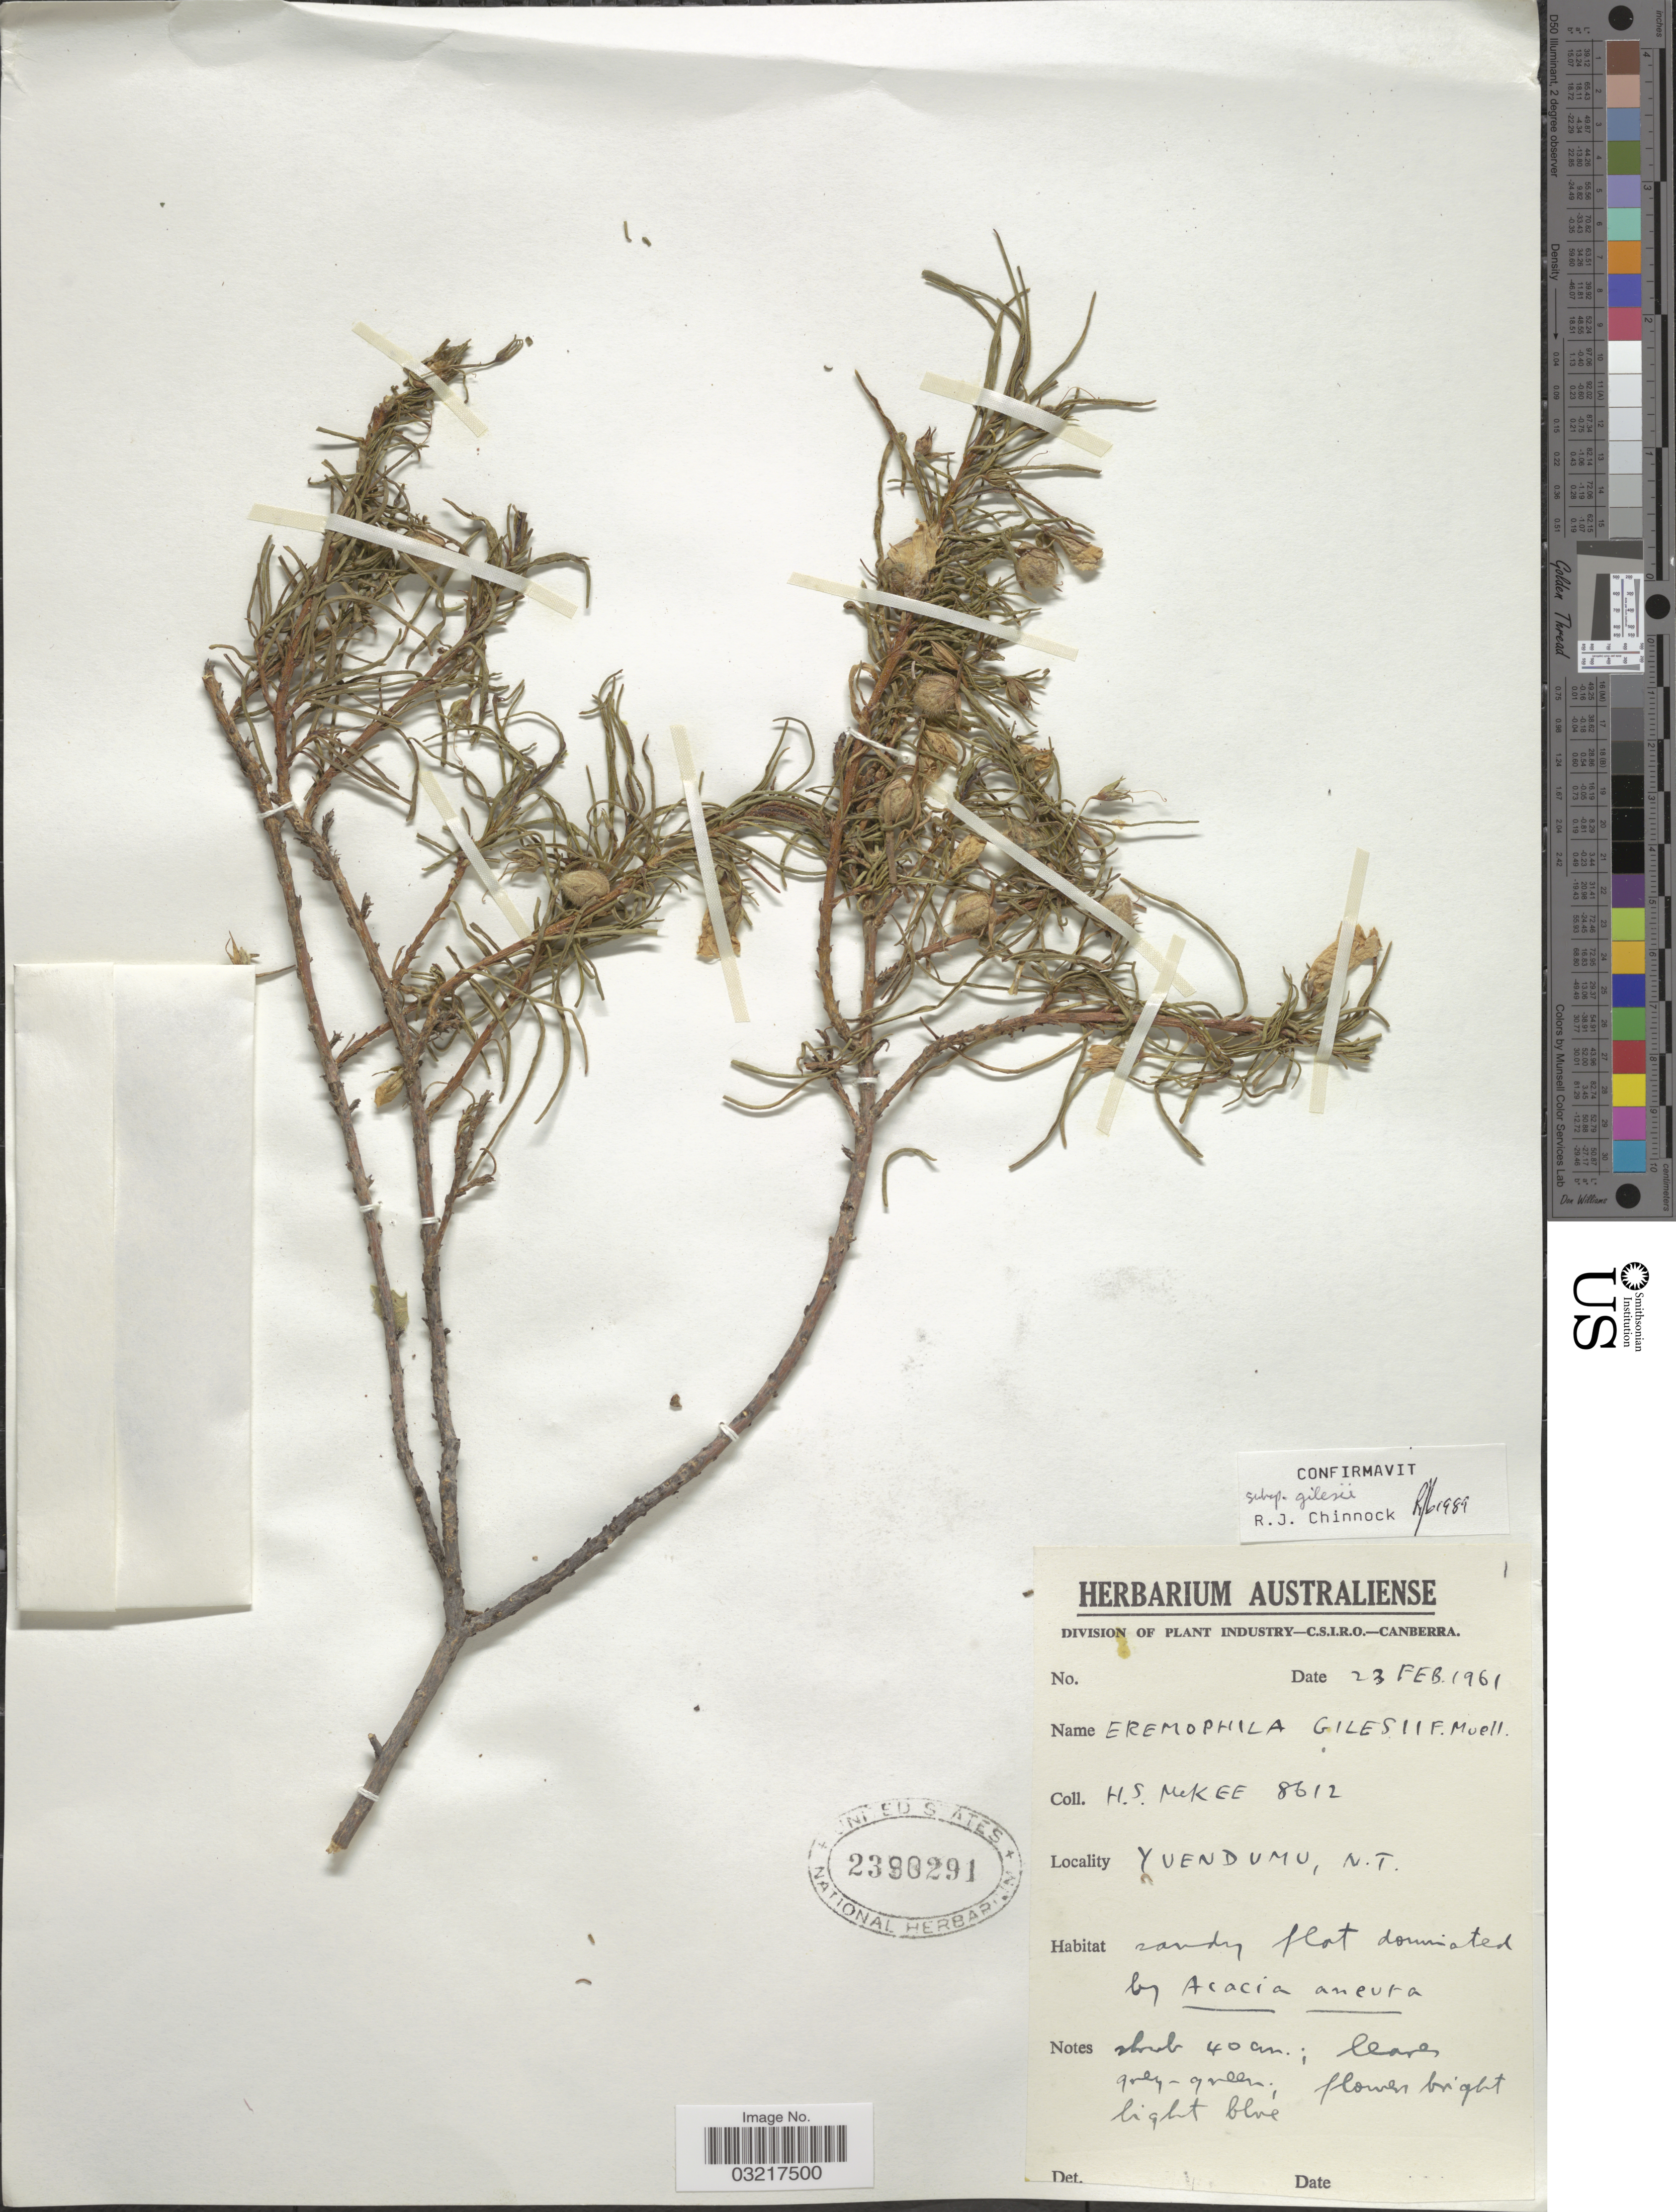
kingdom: Plantae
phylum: Tracheophyta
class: Magnoliopsida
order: Lamiales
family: Scrophulariaceae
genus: Eremophila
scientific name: Eremophila gilesii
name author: F. Muell.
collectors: H. S. McKee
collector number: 8612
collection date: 1961-02-23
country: Australia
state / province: Northern Territory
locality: Yuendumu.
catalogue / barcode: US 2390291